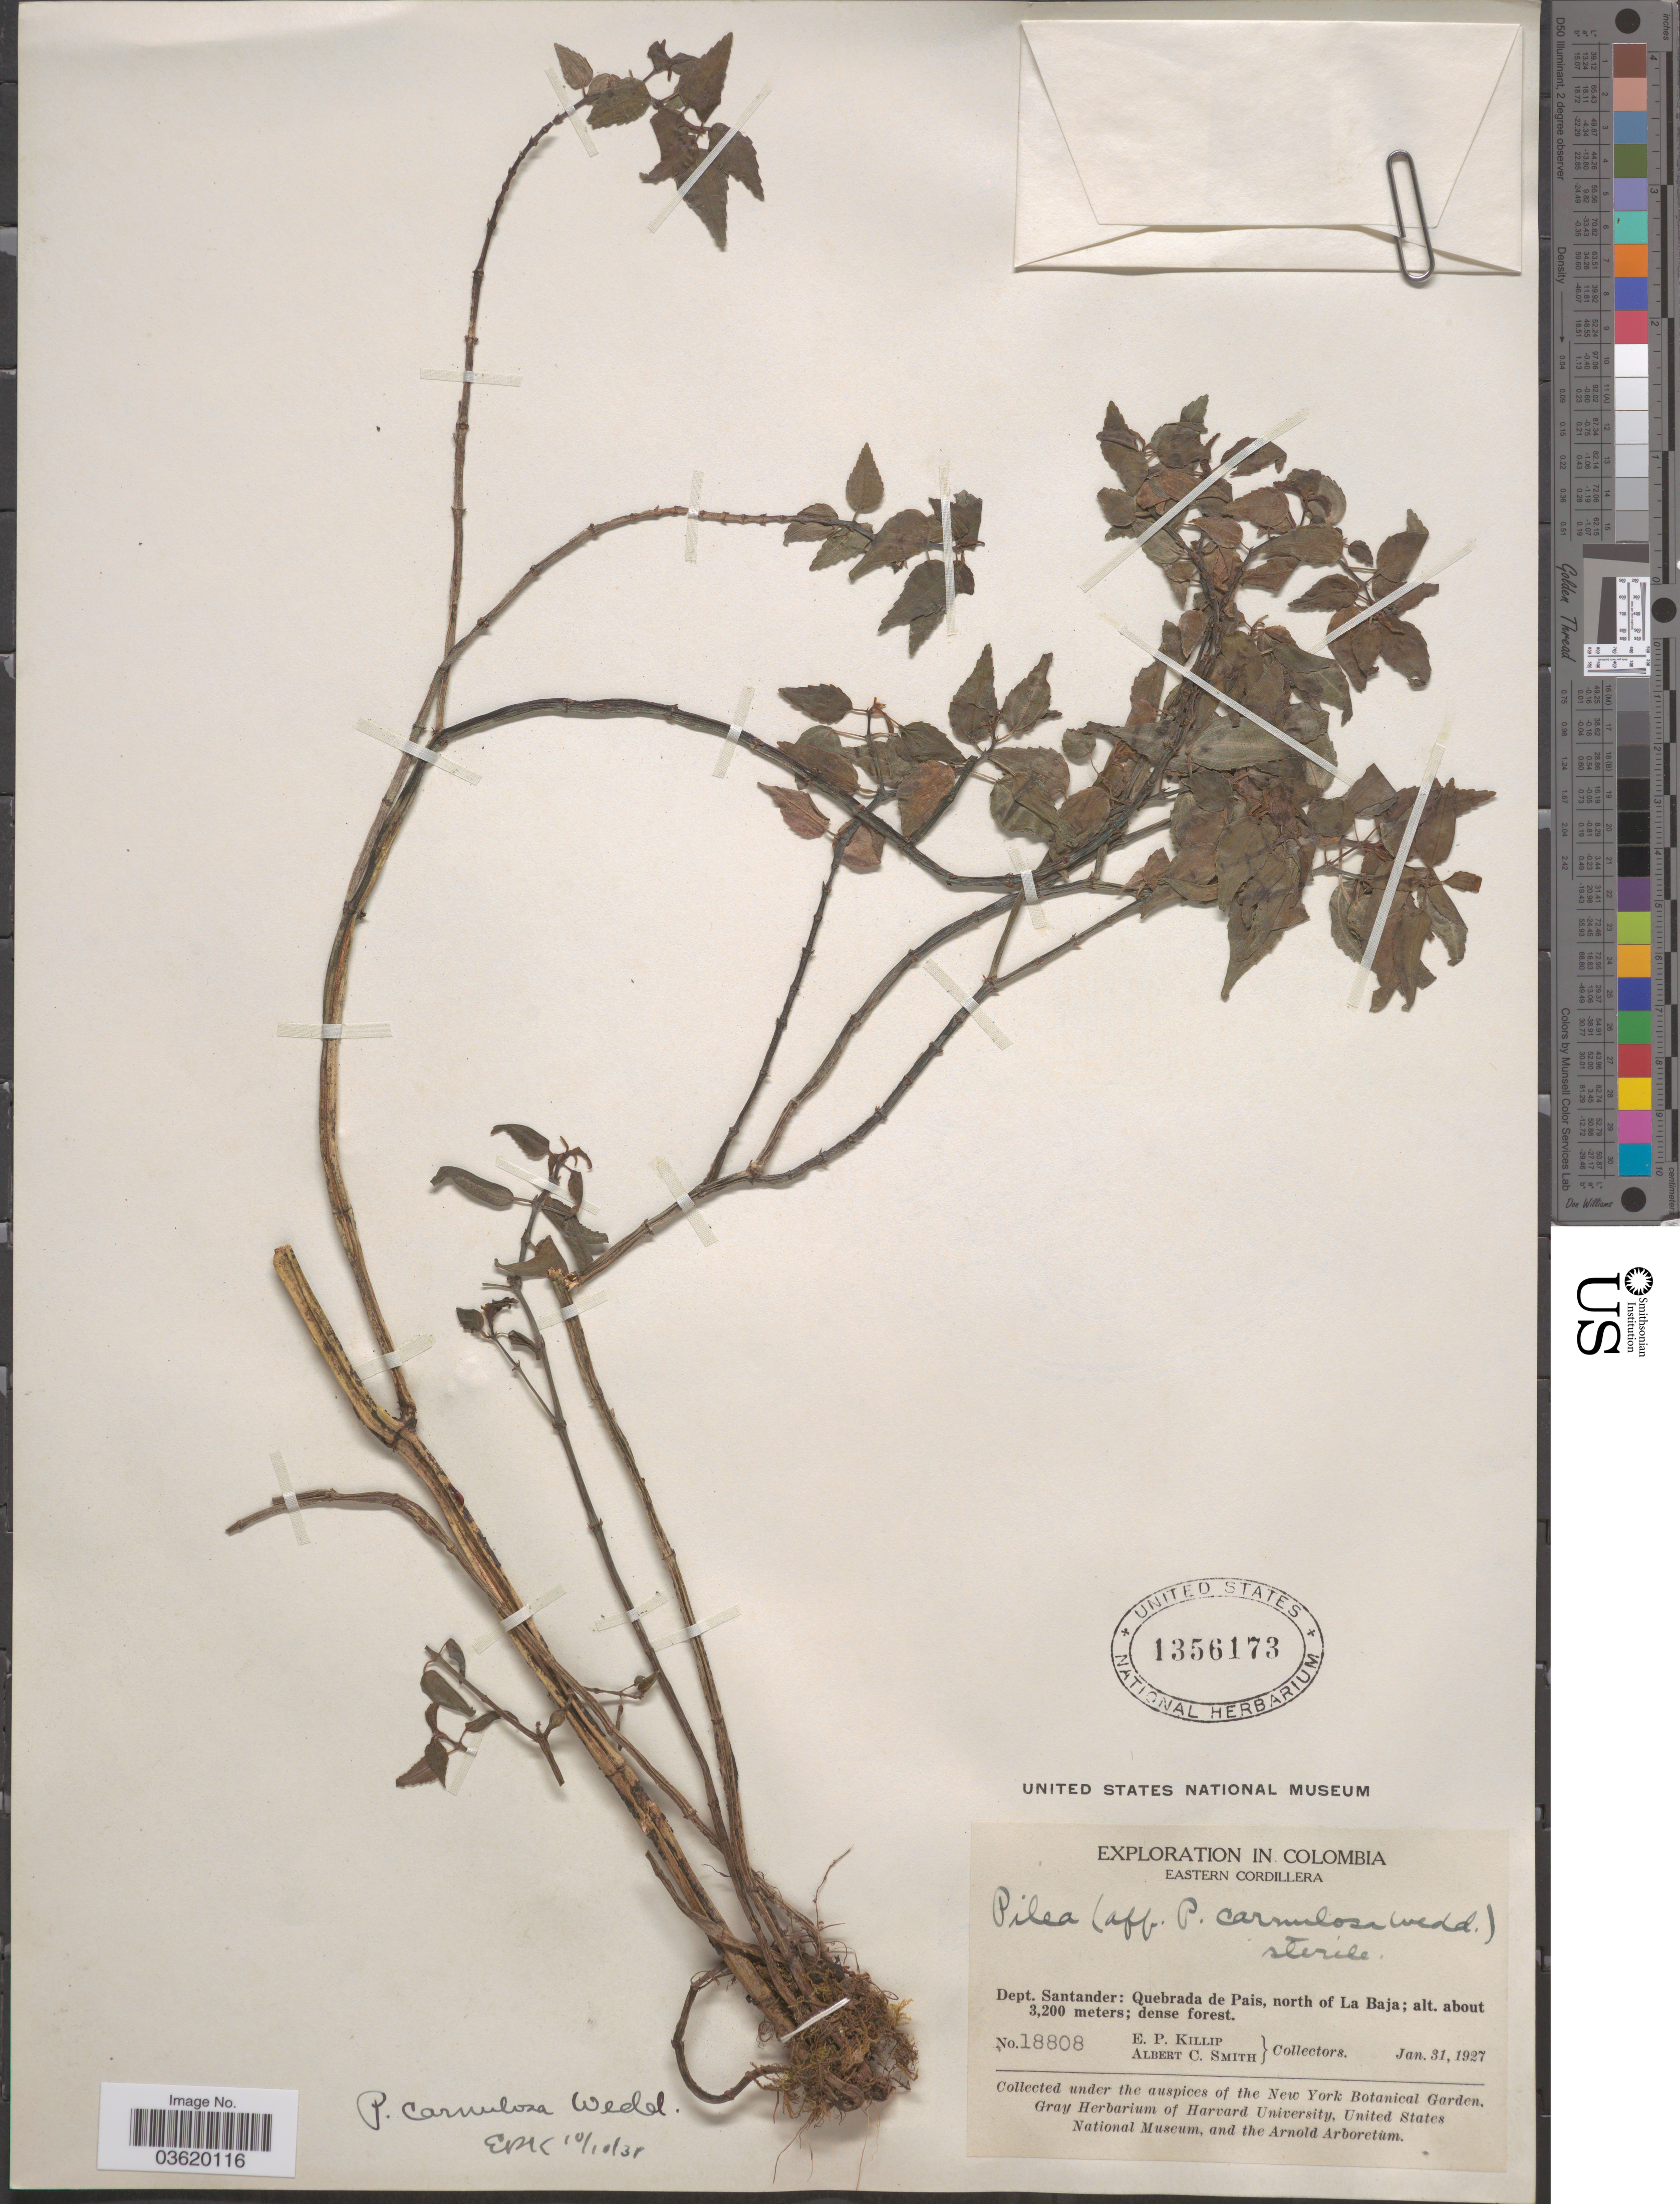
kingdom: Plantae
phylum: Tracheophyta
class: Magnoliopsida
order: Rosales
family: Urticaceae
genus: Pilea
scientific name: Pilea carnosula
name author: Wedd.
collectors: E. P. Killip & A. C. Smith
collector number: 18808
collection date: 1927-01-31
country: Colombia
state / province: Santander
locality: Eastern Cordillera. Dept. Santander: Quebrada de Pais, north of La Baja.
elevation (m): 3200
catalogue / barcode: US 1356173